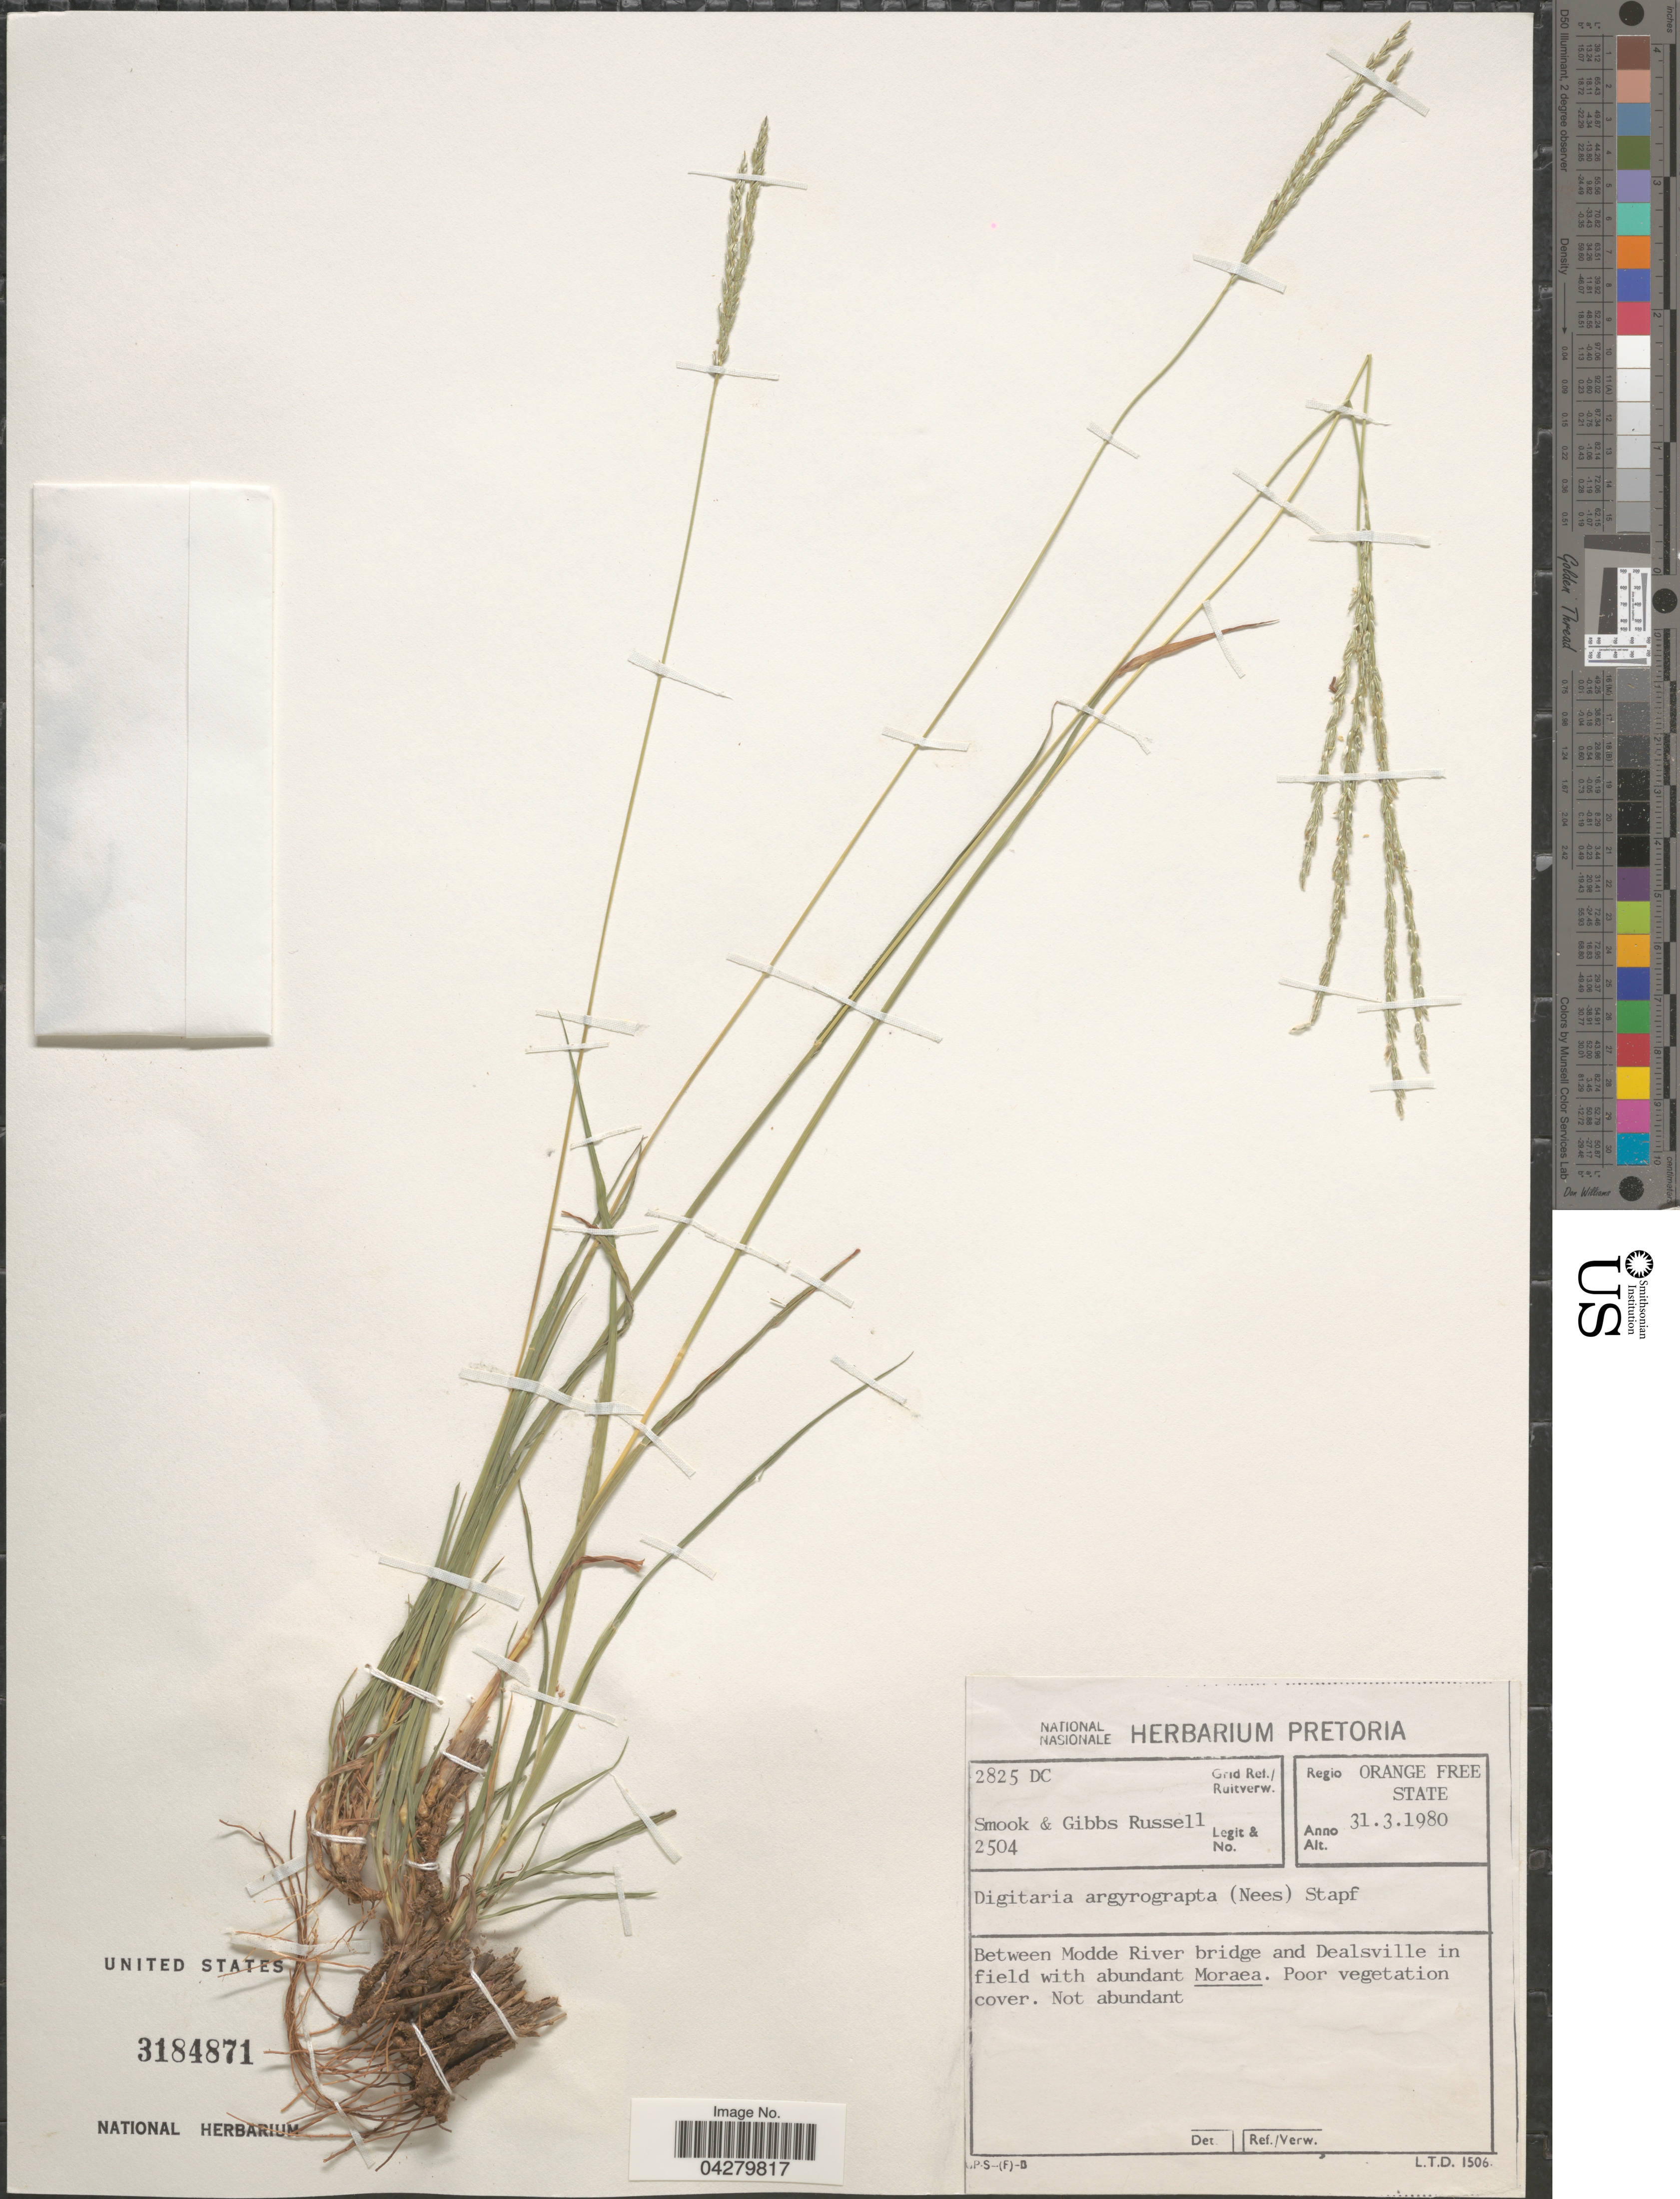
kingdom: Plantae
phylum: Tracheophyta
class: Liliopsida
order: Poales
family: Poaceae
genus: Digitaria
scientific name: Digitaria argyrograpta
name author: (Nees) Stapf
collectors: S. Russell & G. Russell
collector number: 2504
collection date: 1980-03-31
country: South Africa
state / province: Free State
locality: Grid Ref./ Ruitverw. 2825 DC. Regio Orange Free State. Between Modde River bridge and Dealsville in field.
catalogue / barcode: US 3184871